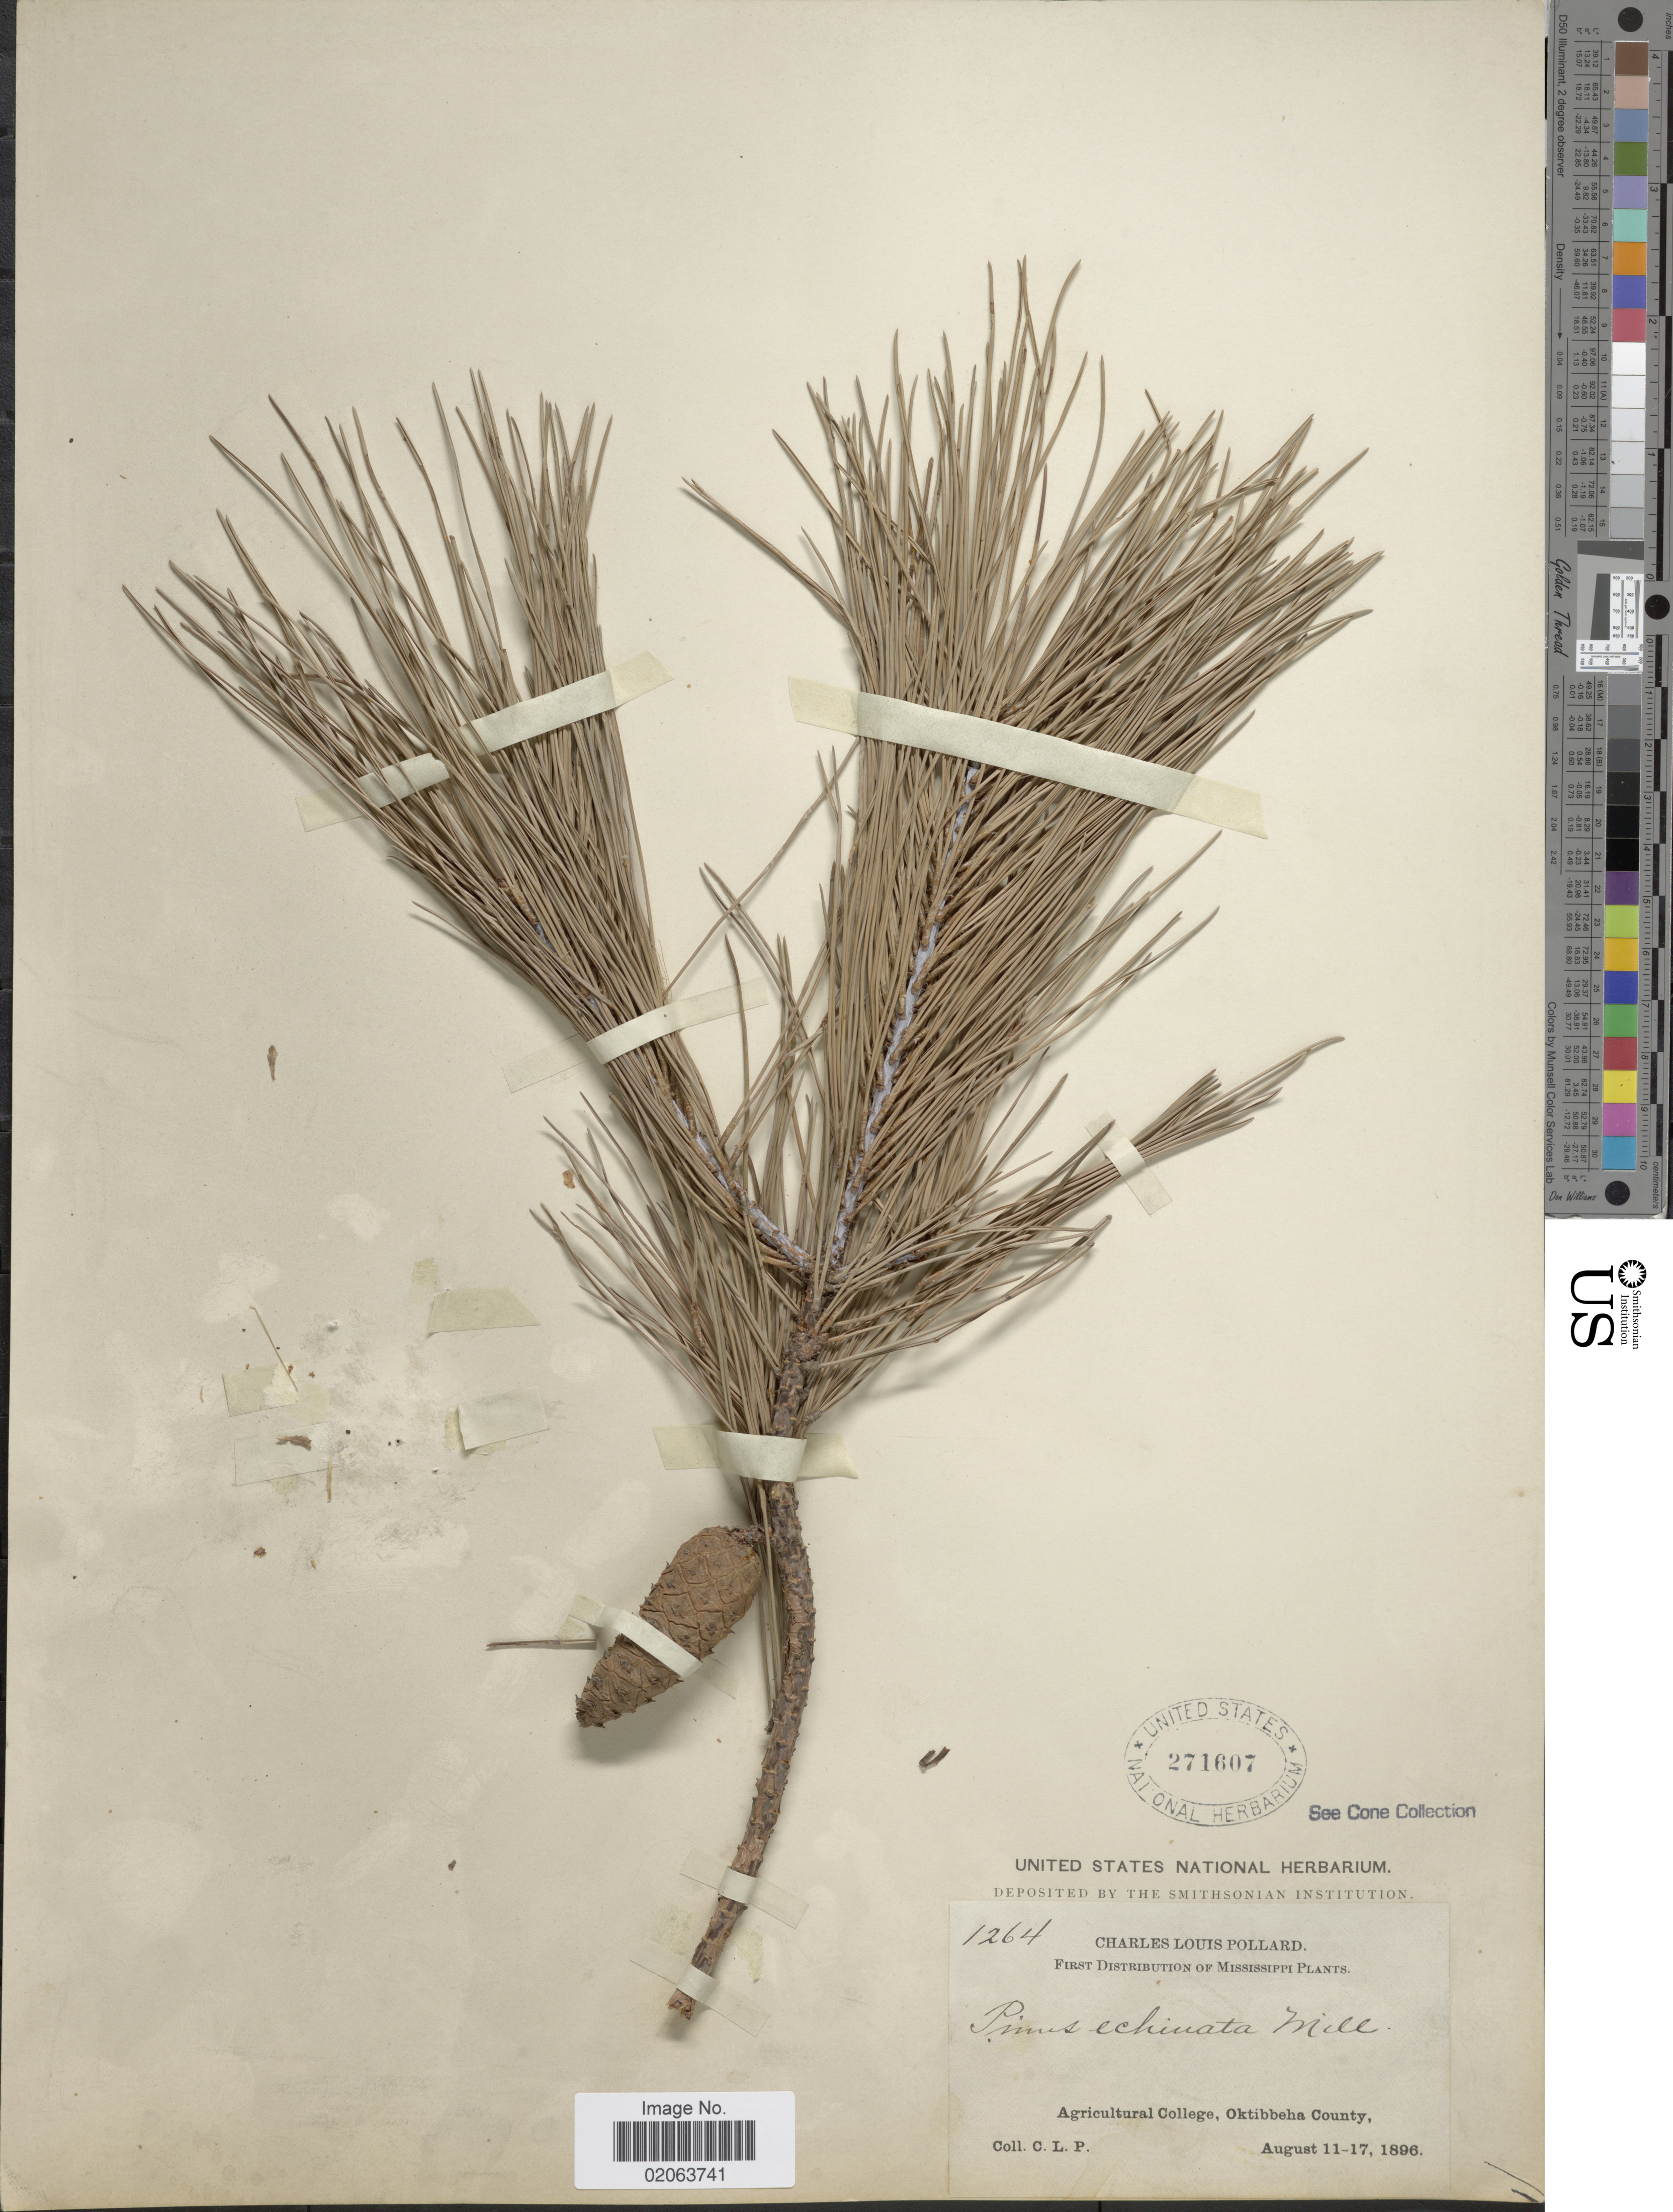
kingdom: Plantae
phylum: Tracheophyta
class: Pinopsida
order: Pinales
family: Pinaceae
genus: Pinus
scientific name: Pinus echinata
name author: Mill.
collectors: C. L. Pollard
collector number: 1264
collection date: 1896-08-11/1896-08-17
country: United States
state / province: Mississippi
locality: Agricultural College, Oktibbeha County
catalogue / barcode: US 271607